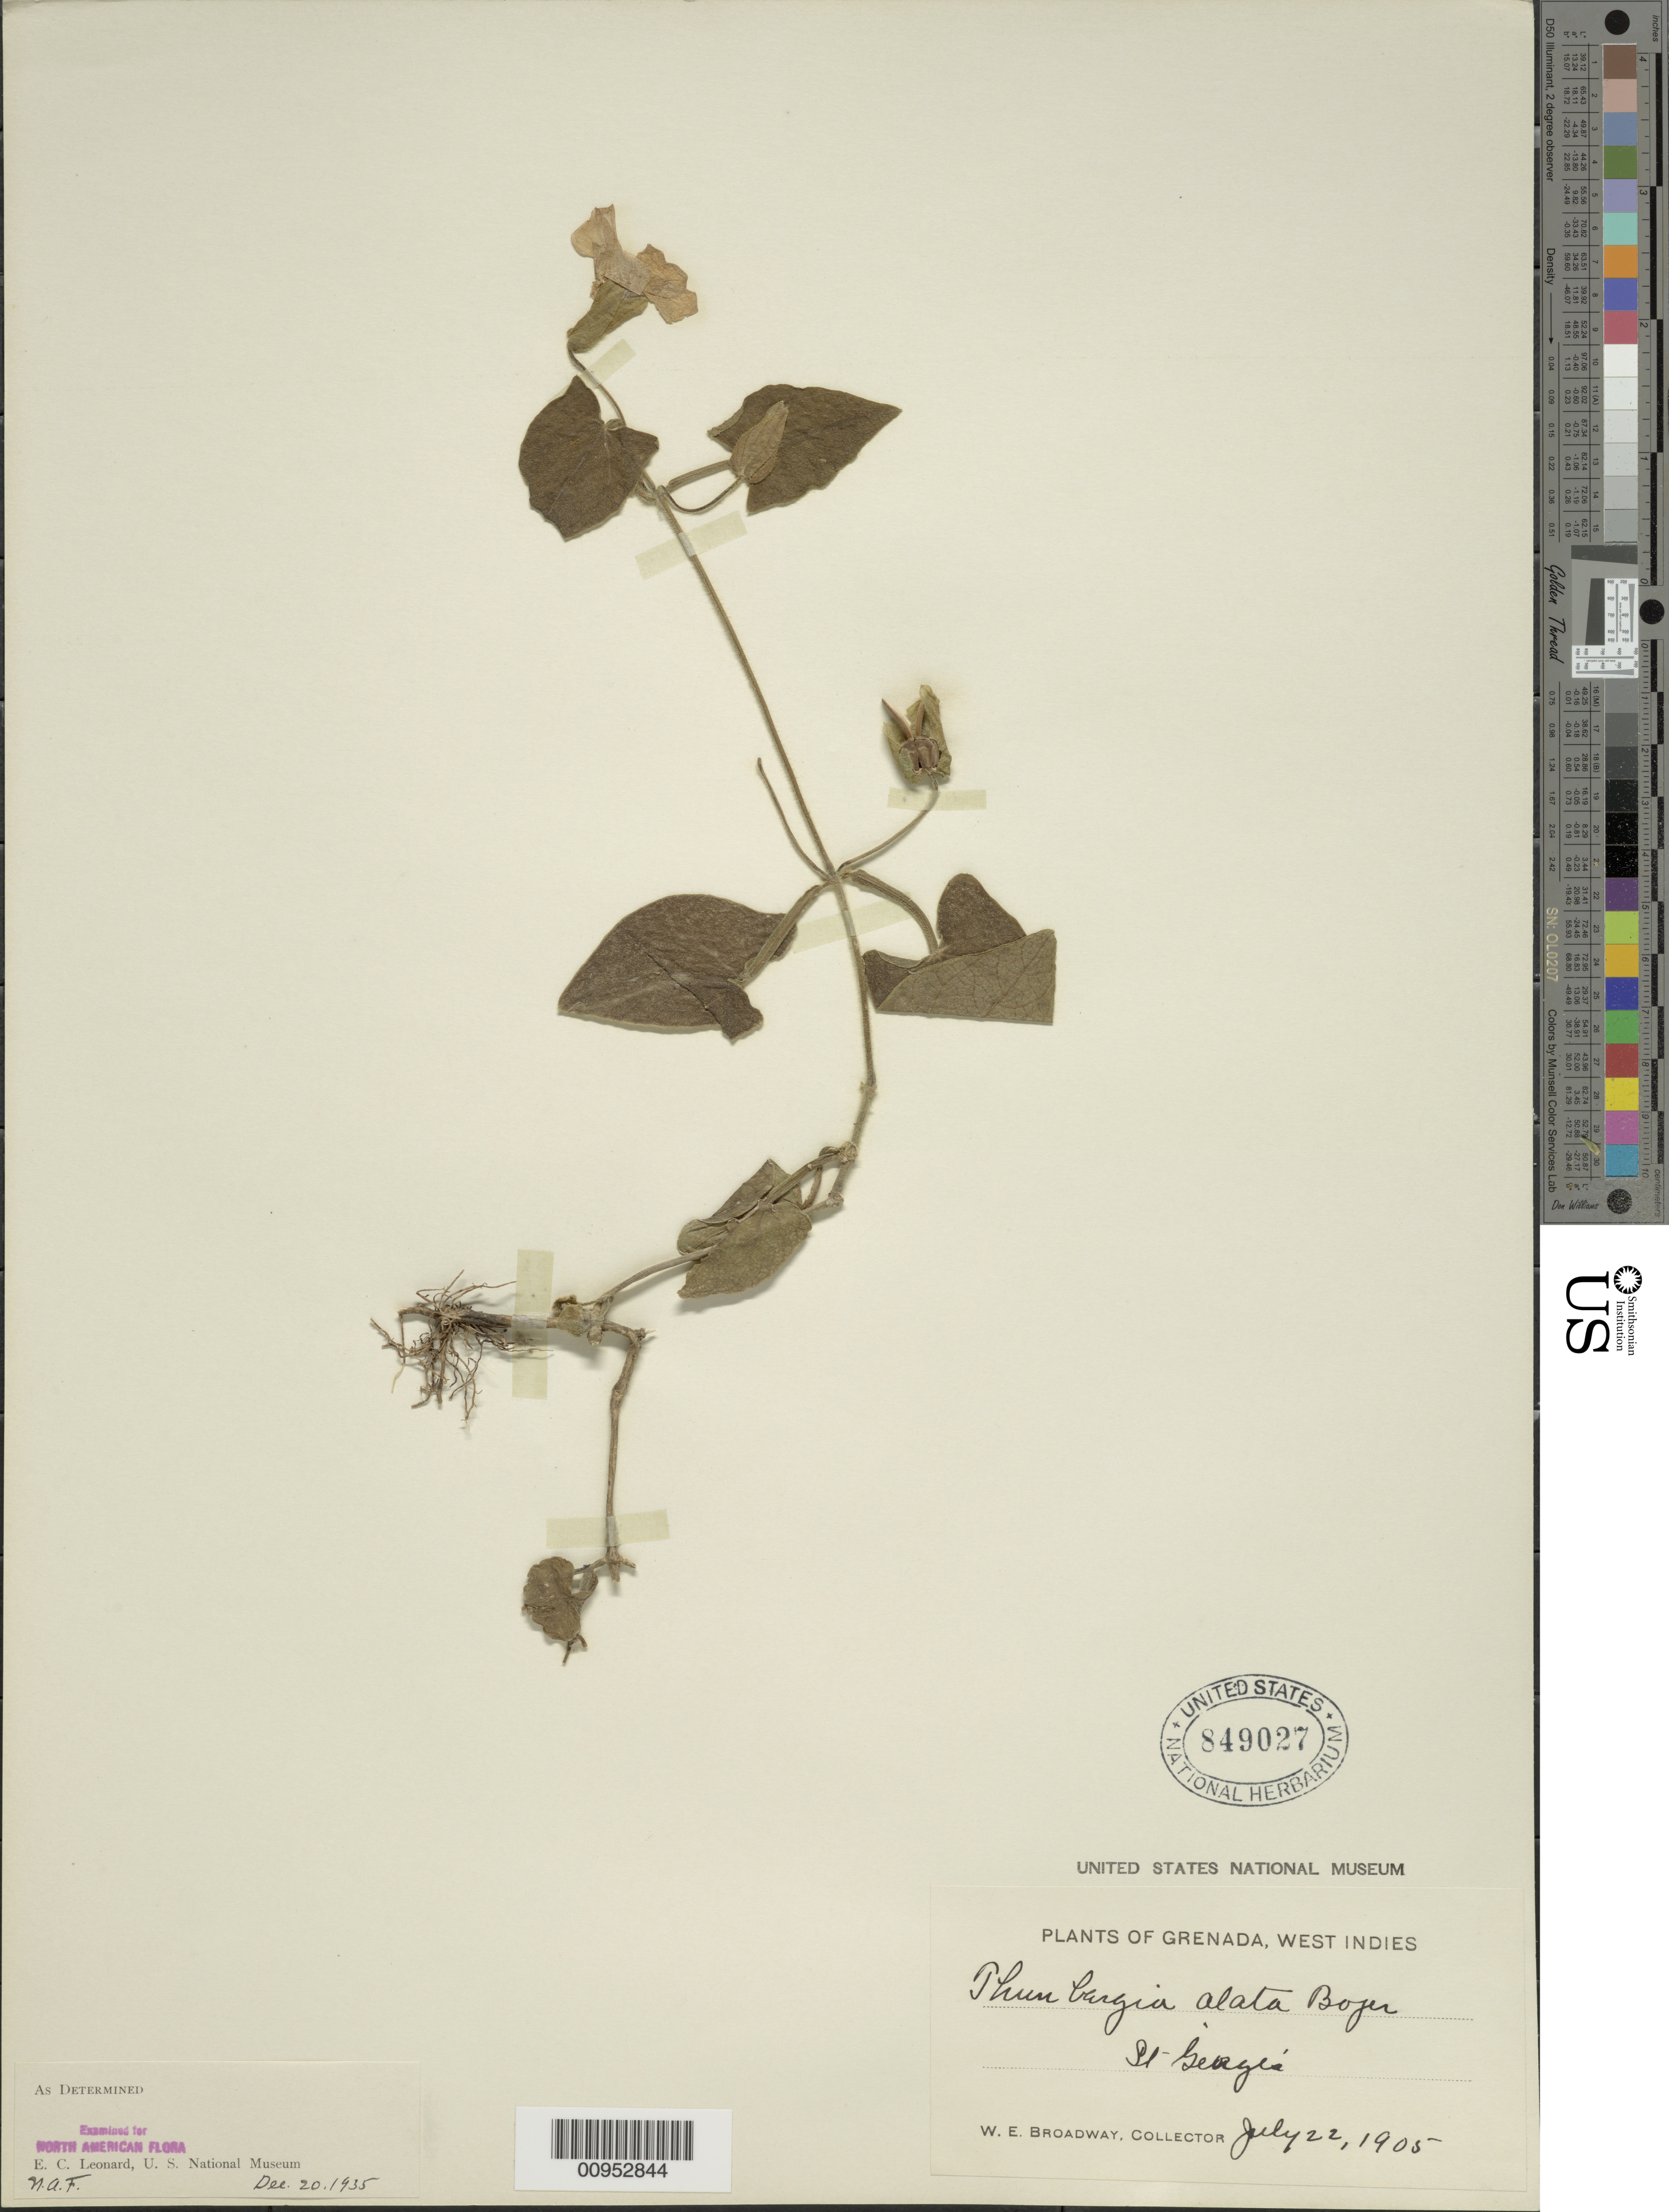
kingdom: Plantae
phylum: Tracheophyta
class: Magnoliopsida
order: Lamiales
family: Acanthaceae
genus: Thunbergia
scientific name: Thunbergia alata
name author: Bojer ex Sims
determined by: Leonard, Emery C., (US)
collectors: W. E. Broadway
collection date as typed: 22 Jul 1905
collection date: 1905-07-22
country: Grenada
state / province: Saint George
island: Grenada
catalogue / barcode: US 849027